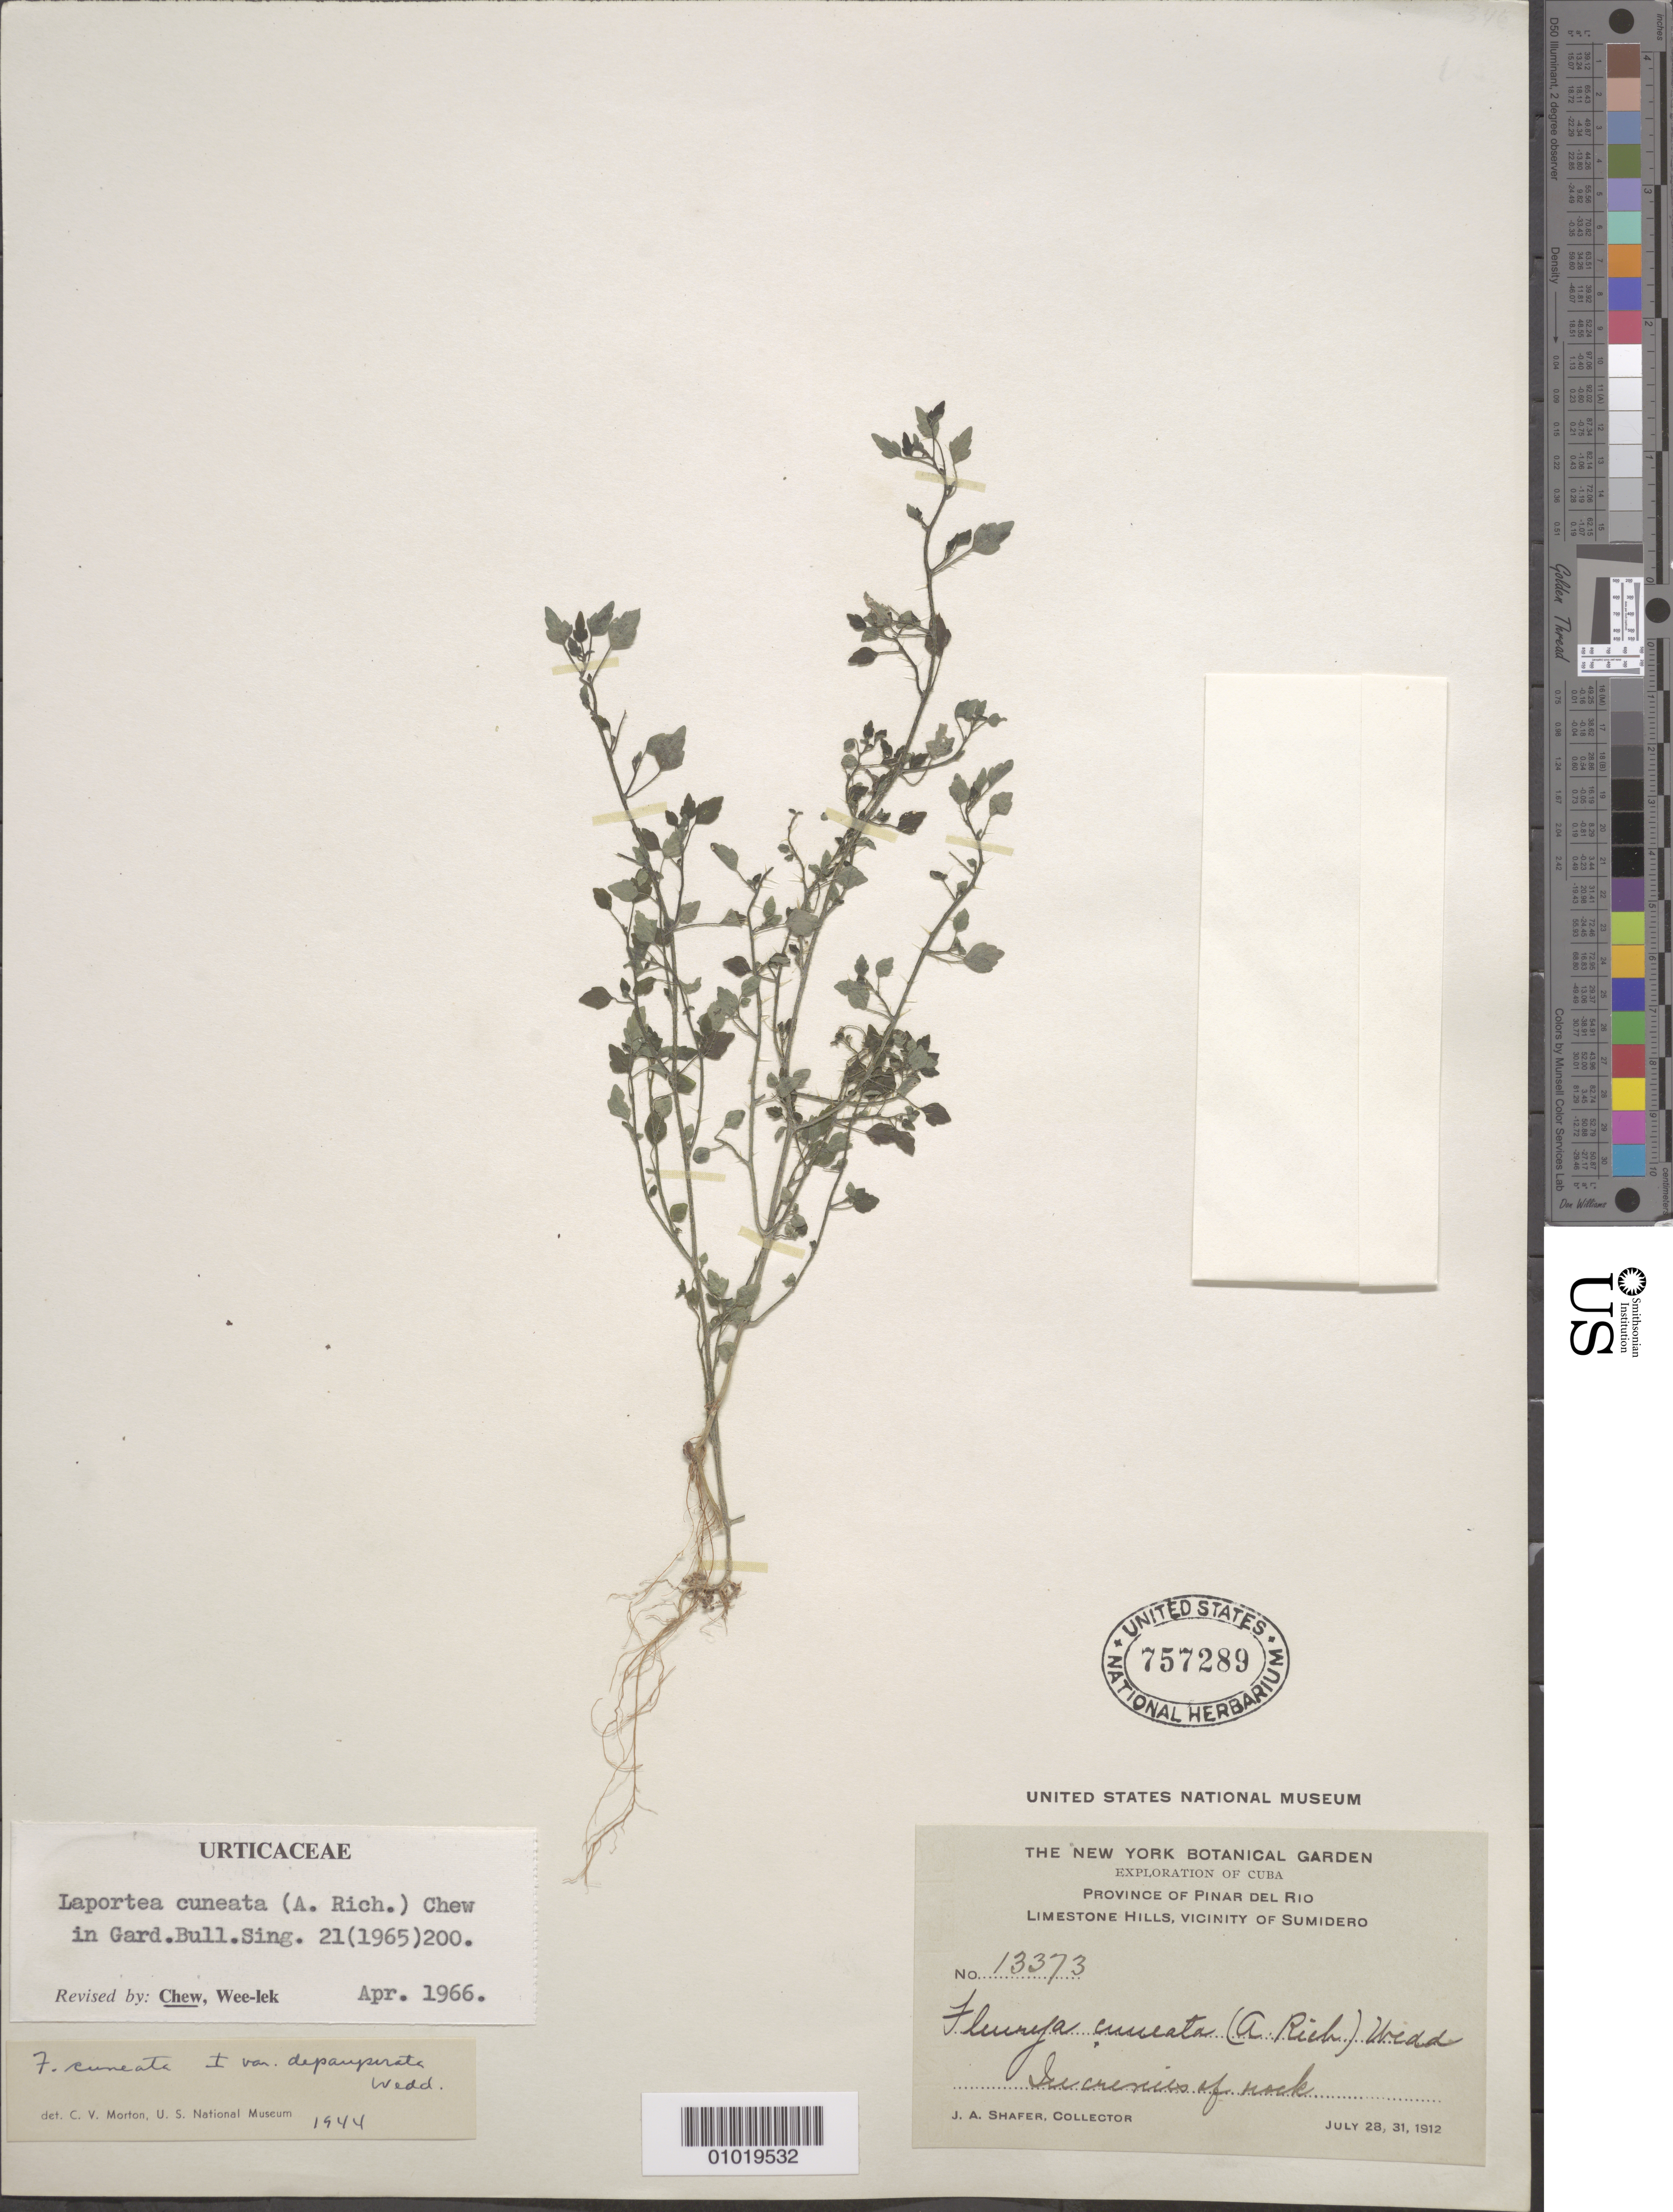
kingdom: Plantae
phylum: Tracheophyta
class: Magnoliopsida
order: Rosales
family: Urticaceae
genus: Laportea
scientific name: Laportea cuneata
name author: (A. Rich.) Chew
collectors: J. A. Shafer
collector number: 13373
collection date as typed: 28 Jul 1912 and 31 Jul 1912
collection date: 1912-07-28,1912-07-31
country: Cuba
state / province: Pinar del Rio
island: Cuba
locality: Limestone Hills, Vicinity of Sumidero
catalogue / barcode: US 757289